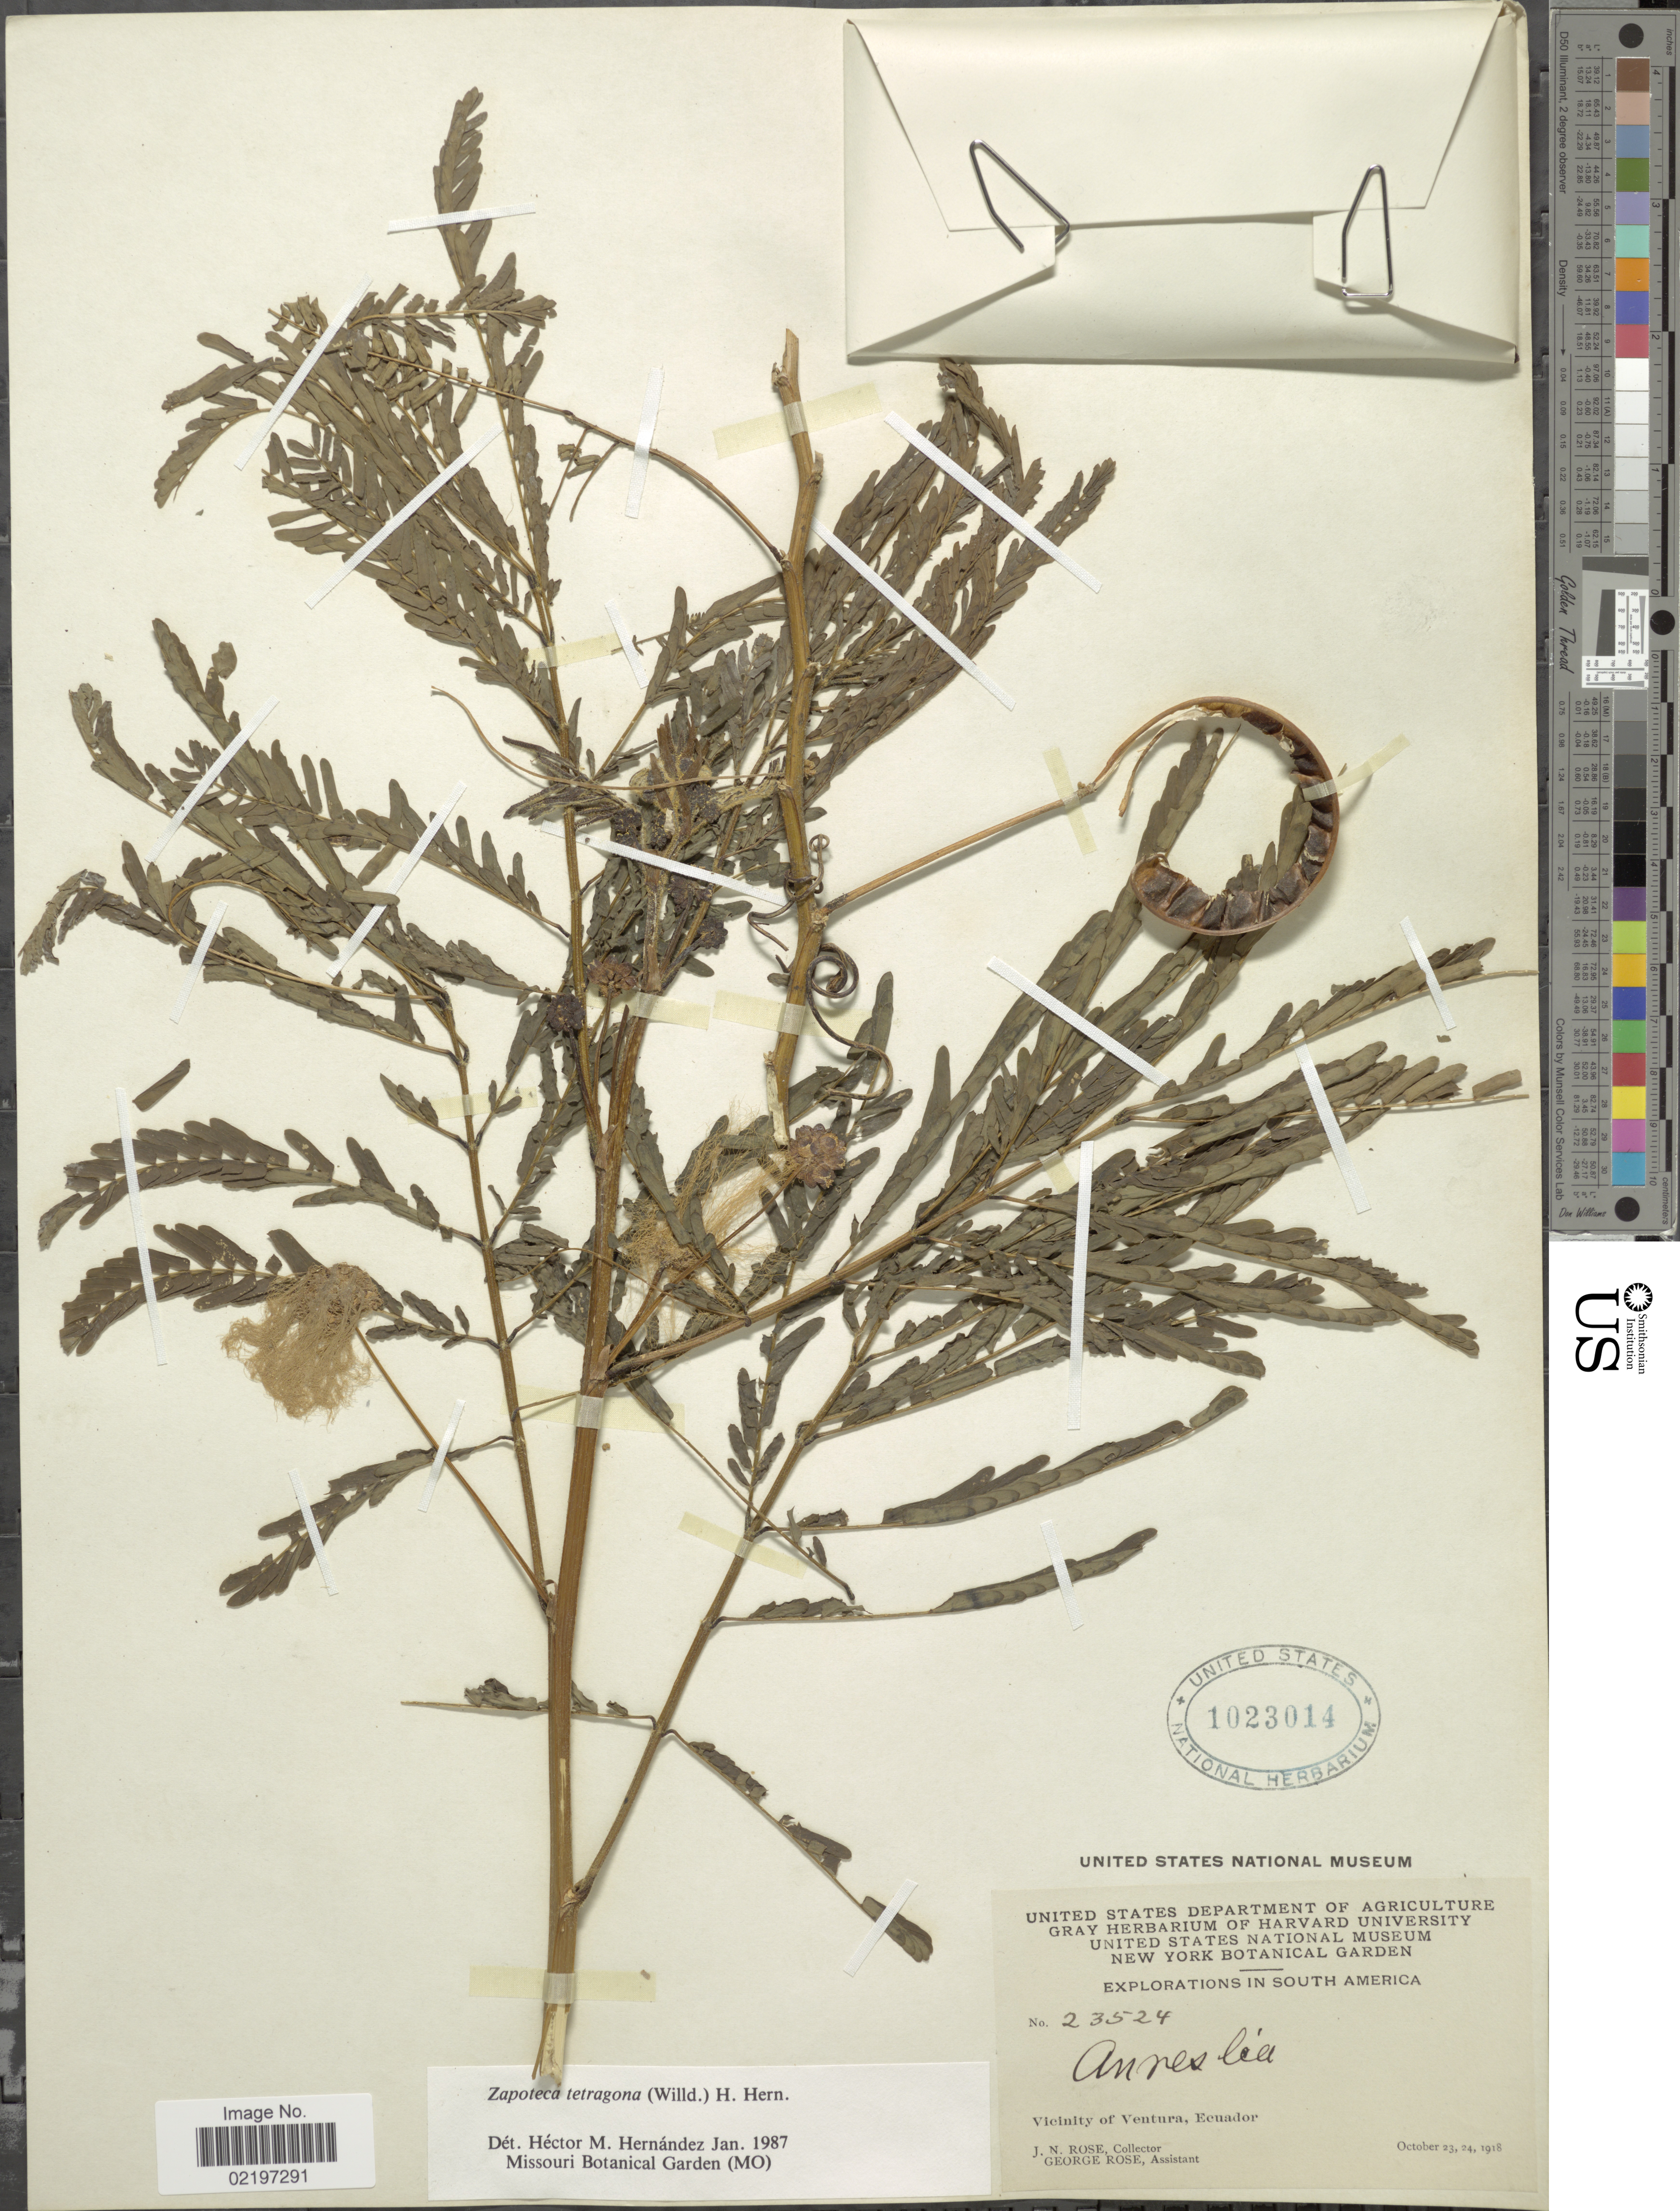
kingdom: Plantae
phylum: Tracheophyta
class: Magnoliopsida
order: Fabales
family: Fabaceae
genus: Zapoteca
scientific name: Zapoteca tetragona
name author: (Willd.) H.M. Hern.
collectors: J. N. Rose & G. Rose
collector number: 23524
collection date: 1918-10-23/1918-10-24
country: Ecuador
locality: Vicinity of Ventura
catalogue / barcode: US 1023014